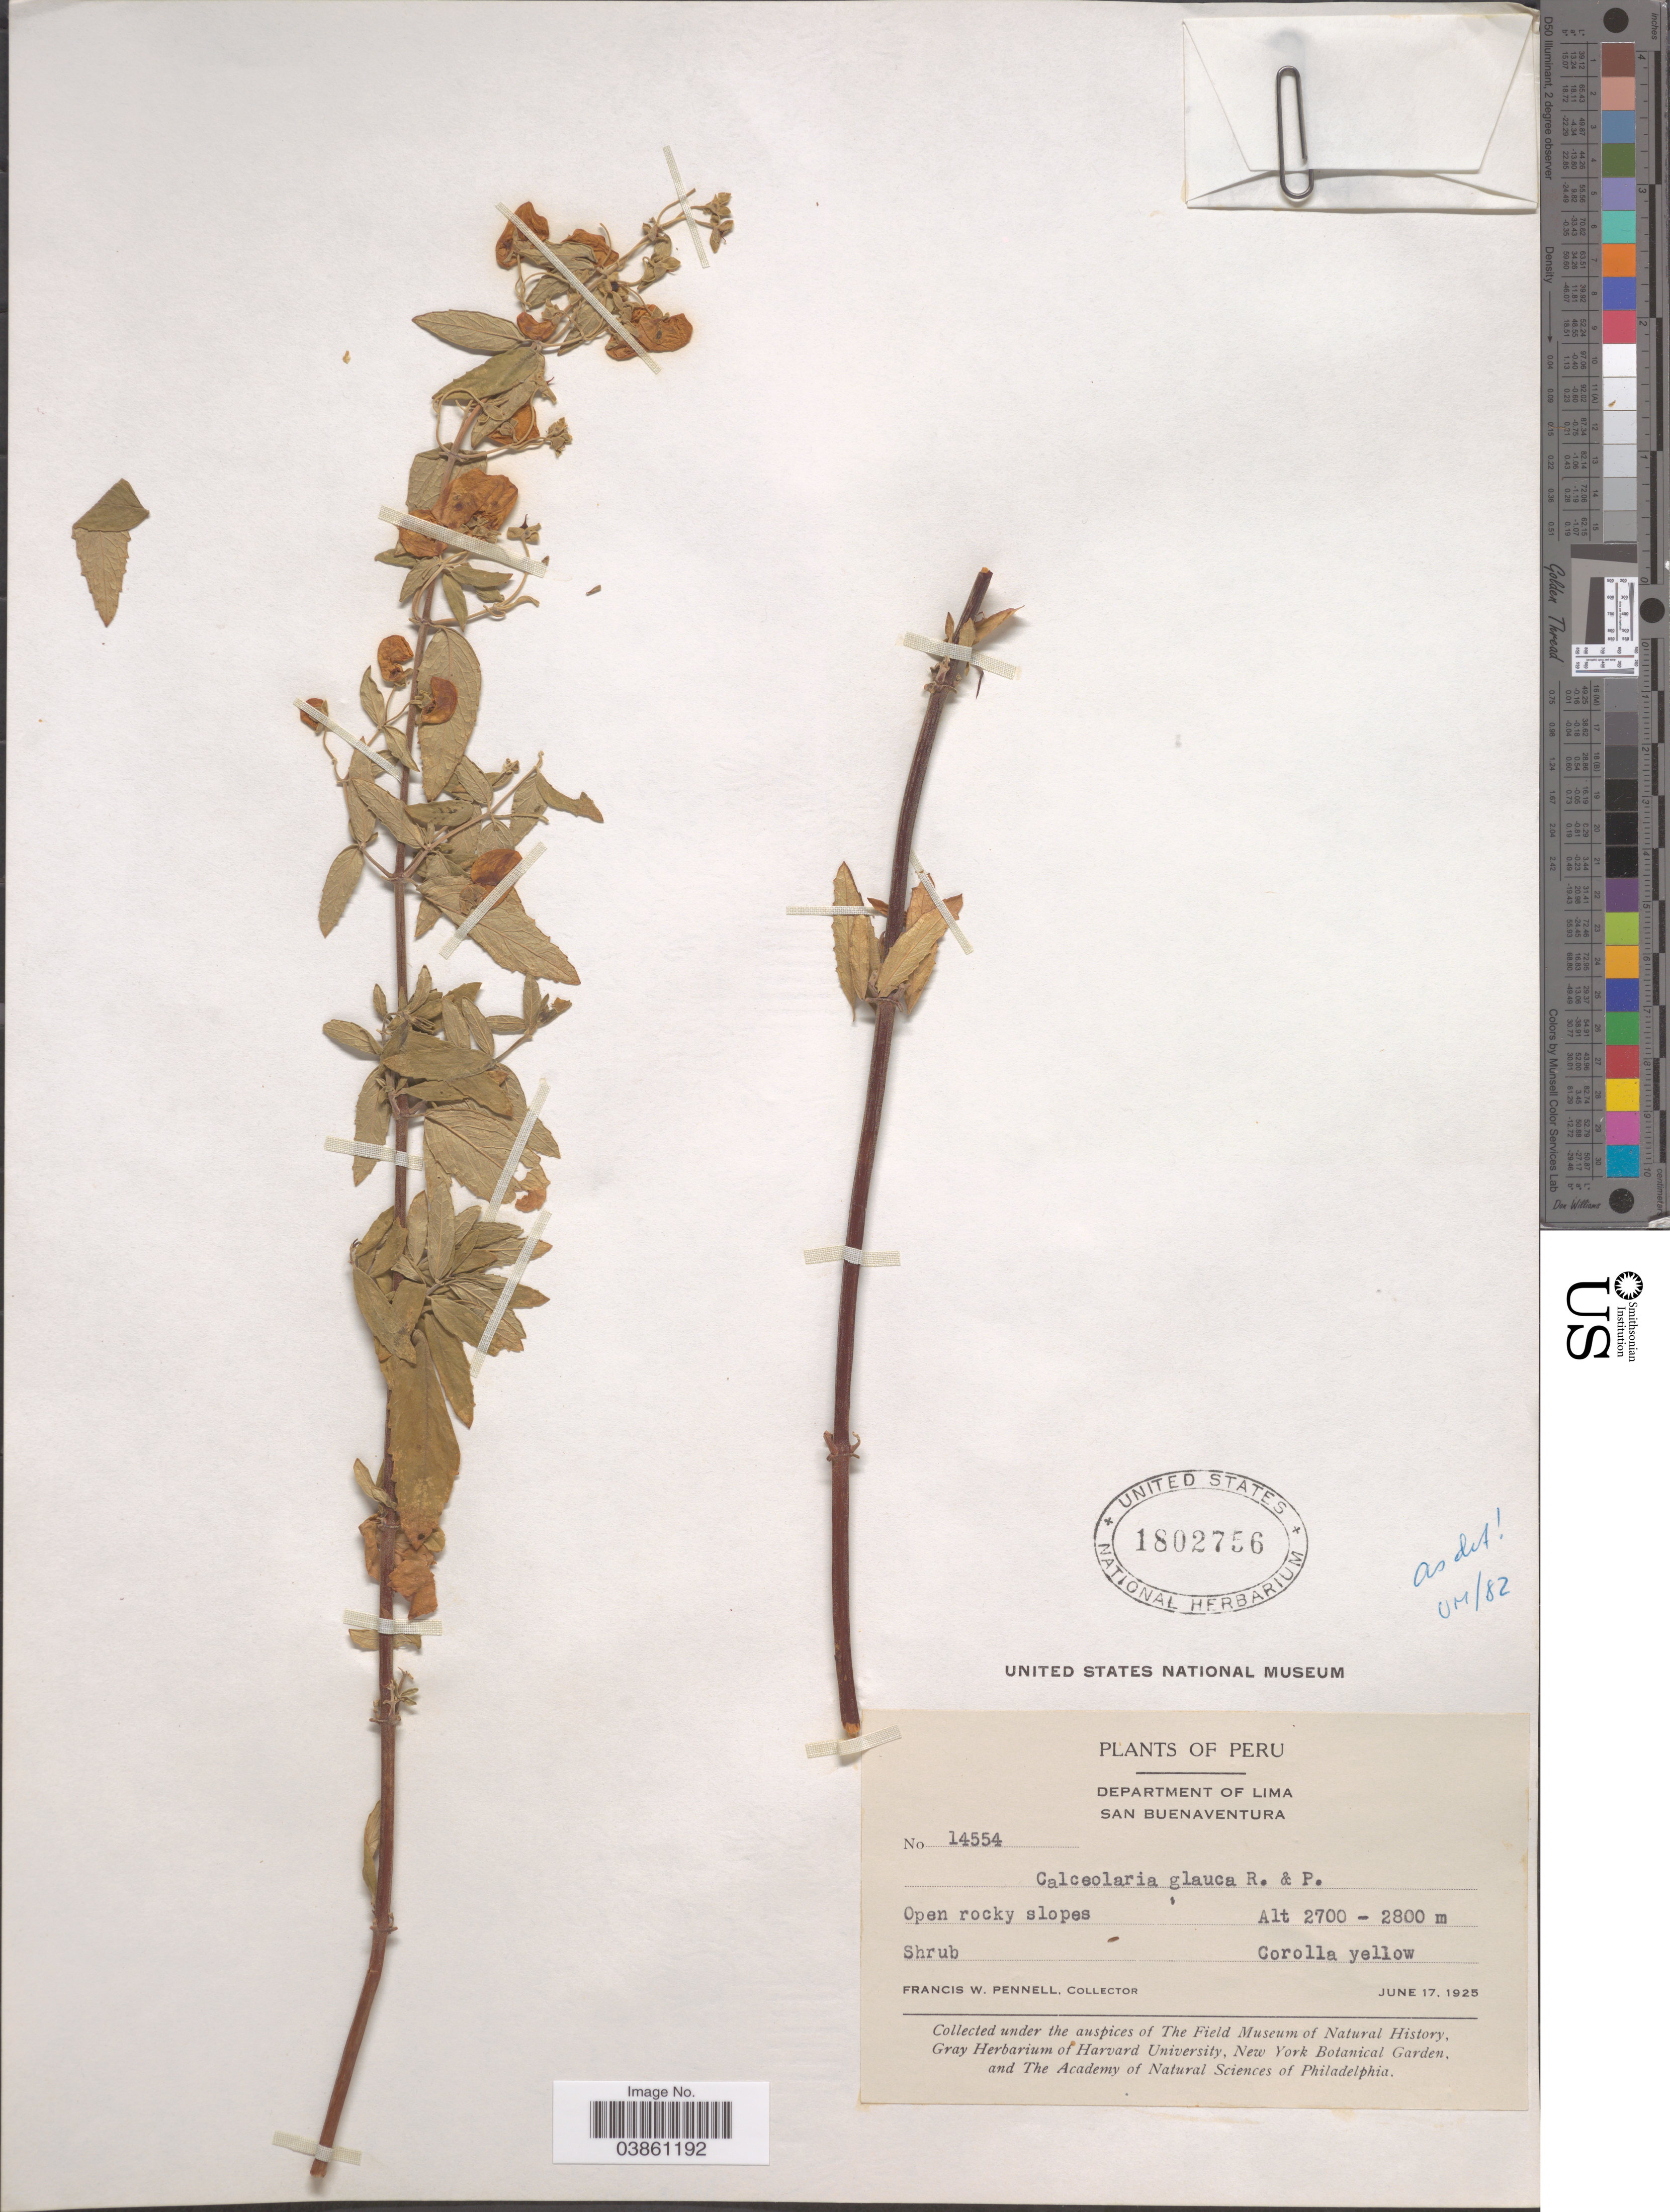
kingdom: Plantae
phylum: Tracheophyta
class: Magnoliopsida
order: Lamiales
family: Calceolariaceae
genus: Calceolaria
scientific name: Calceolaria glauca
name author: Ruiz & Pav.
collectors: F. W. Pennell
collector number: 14554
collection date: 1925-06-17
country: Peru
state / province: Lima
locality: Department of Lima. San Buenaventura.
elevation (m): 2700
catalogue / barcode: US 1802756